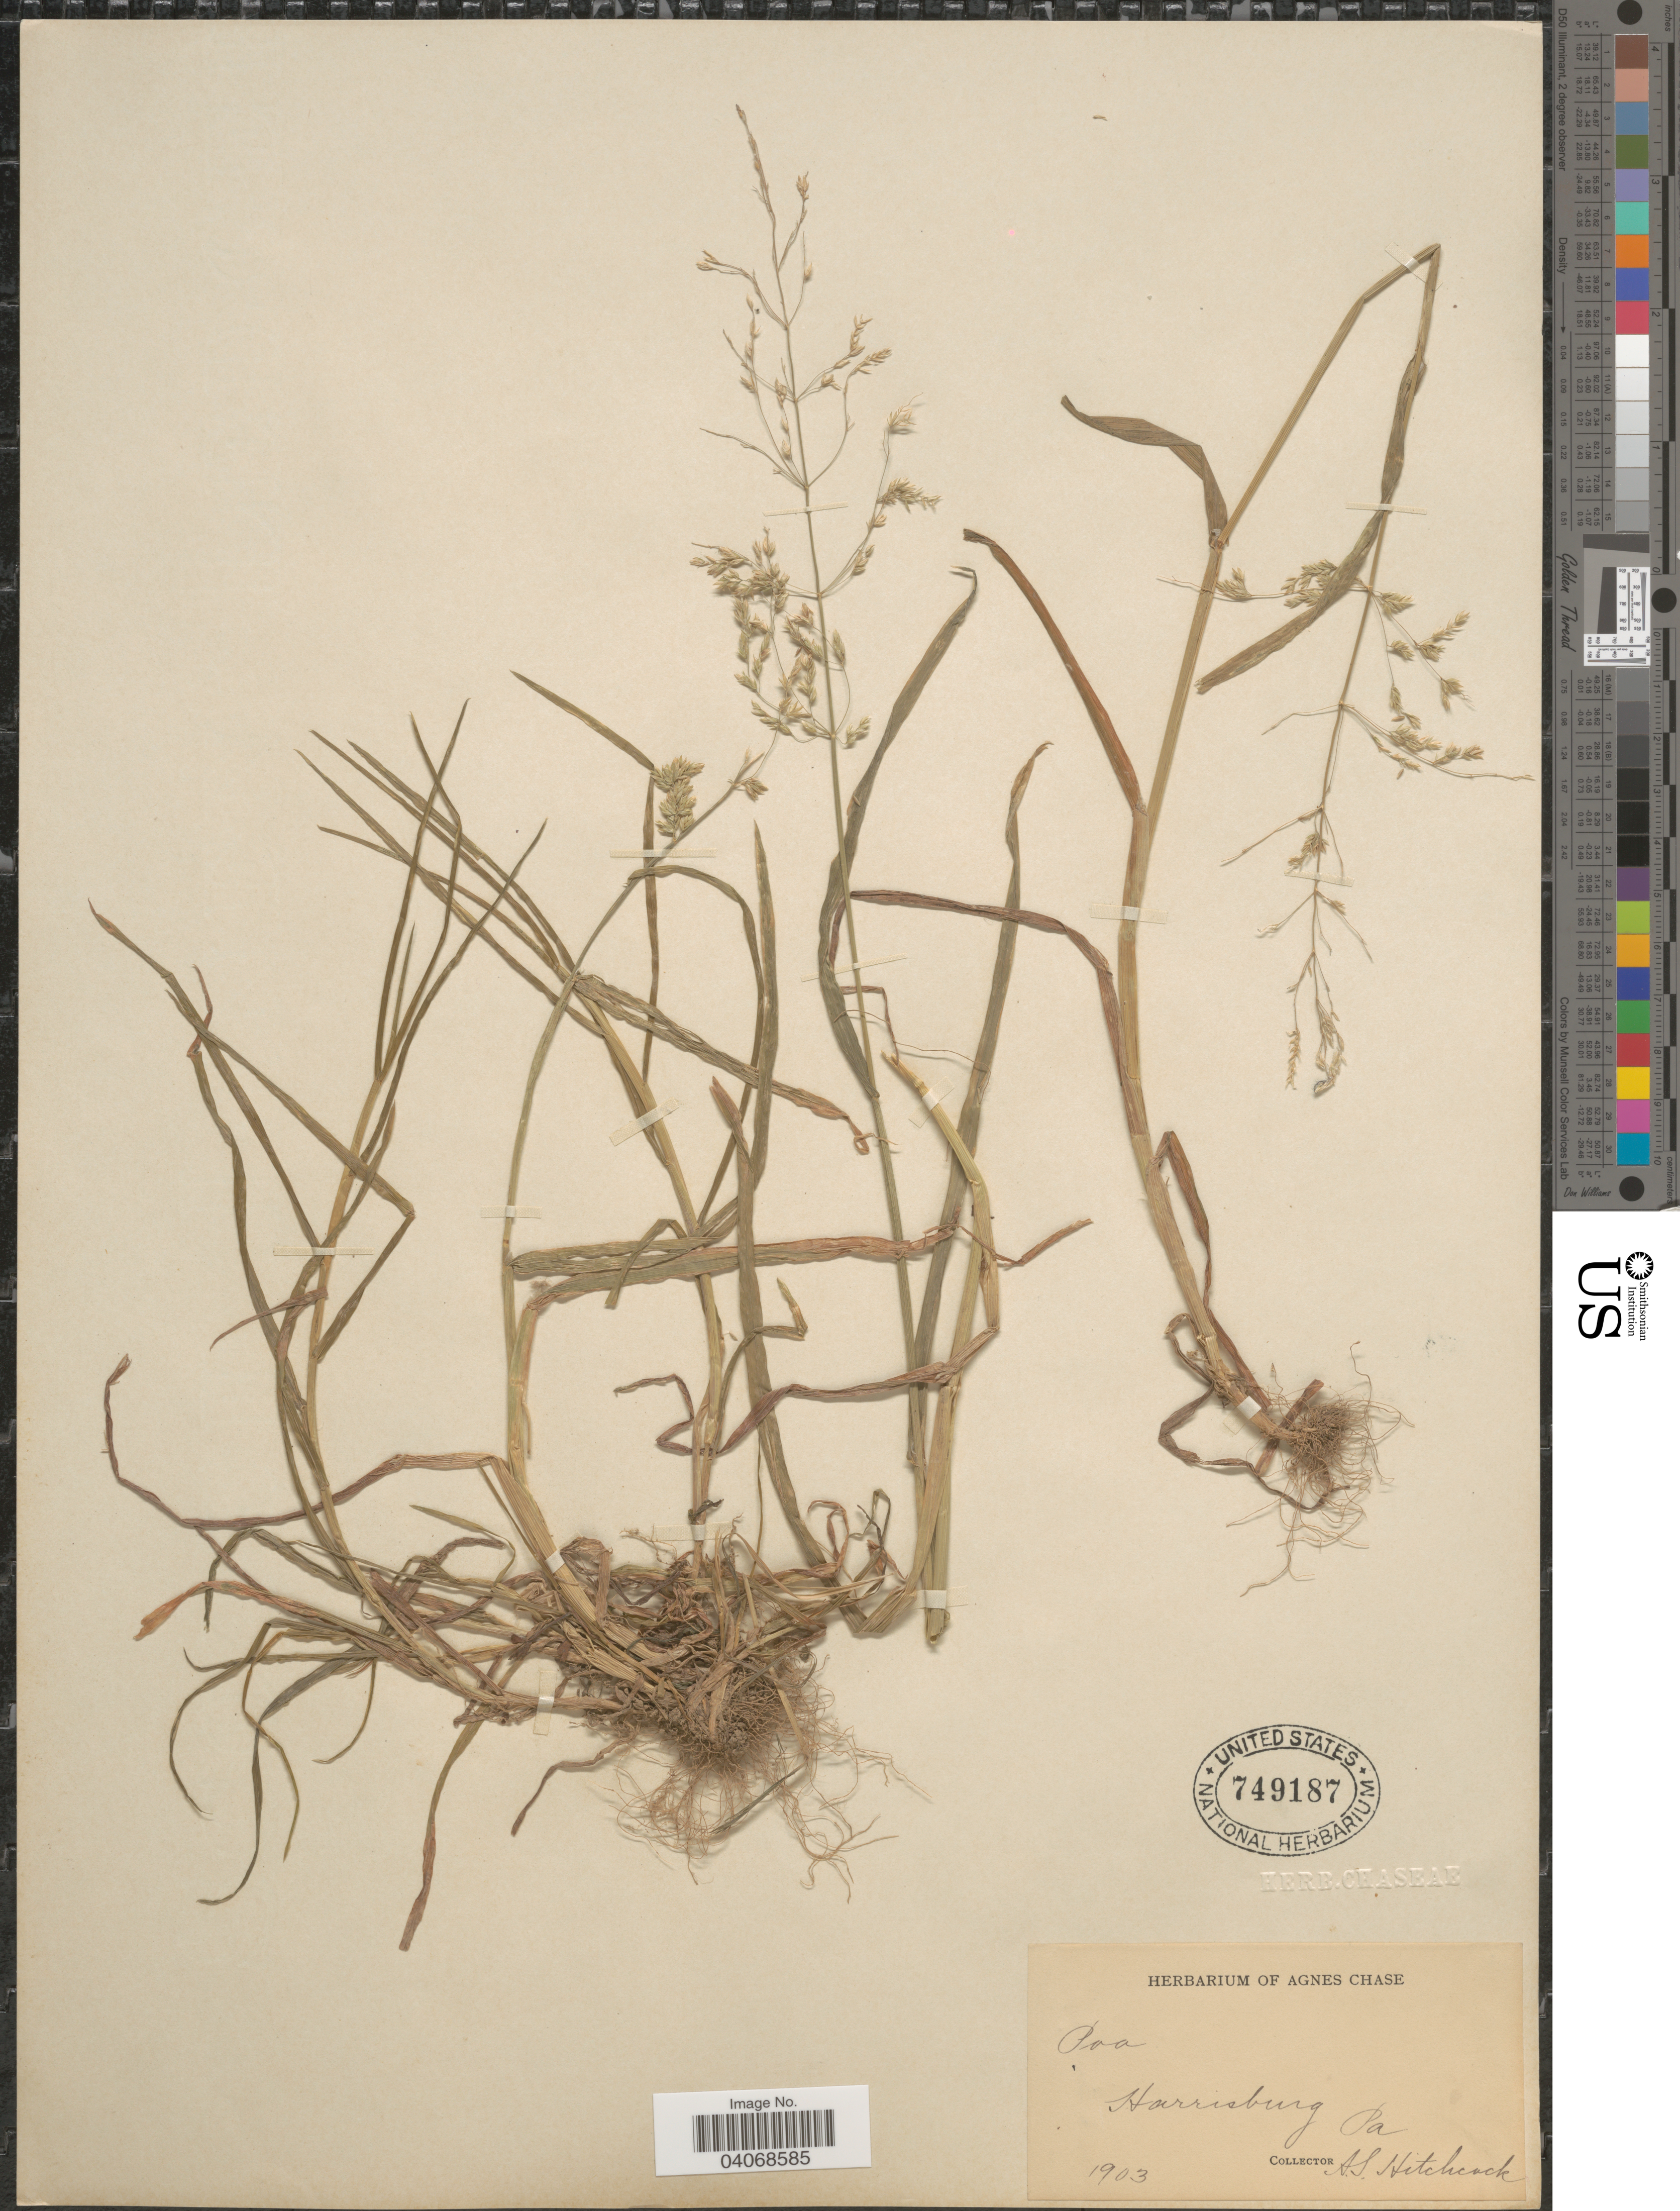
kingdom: Plantae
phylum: Tracheophyta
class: Liliopsida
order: Poales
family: Poaceae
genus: Poa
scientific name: Poa trivialis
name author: L.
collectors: A. S. Hitchcock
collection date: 1903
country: United States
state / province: Pennsylvania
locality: Harrisburg.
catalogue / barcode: US 749187